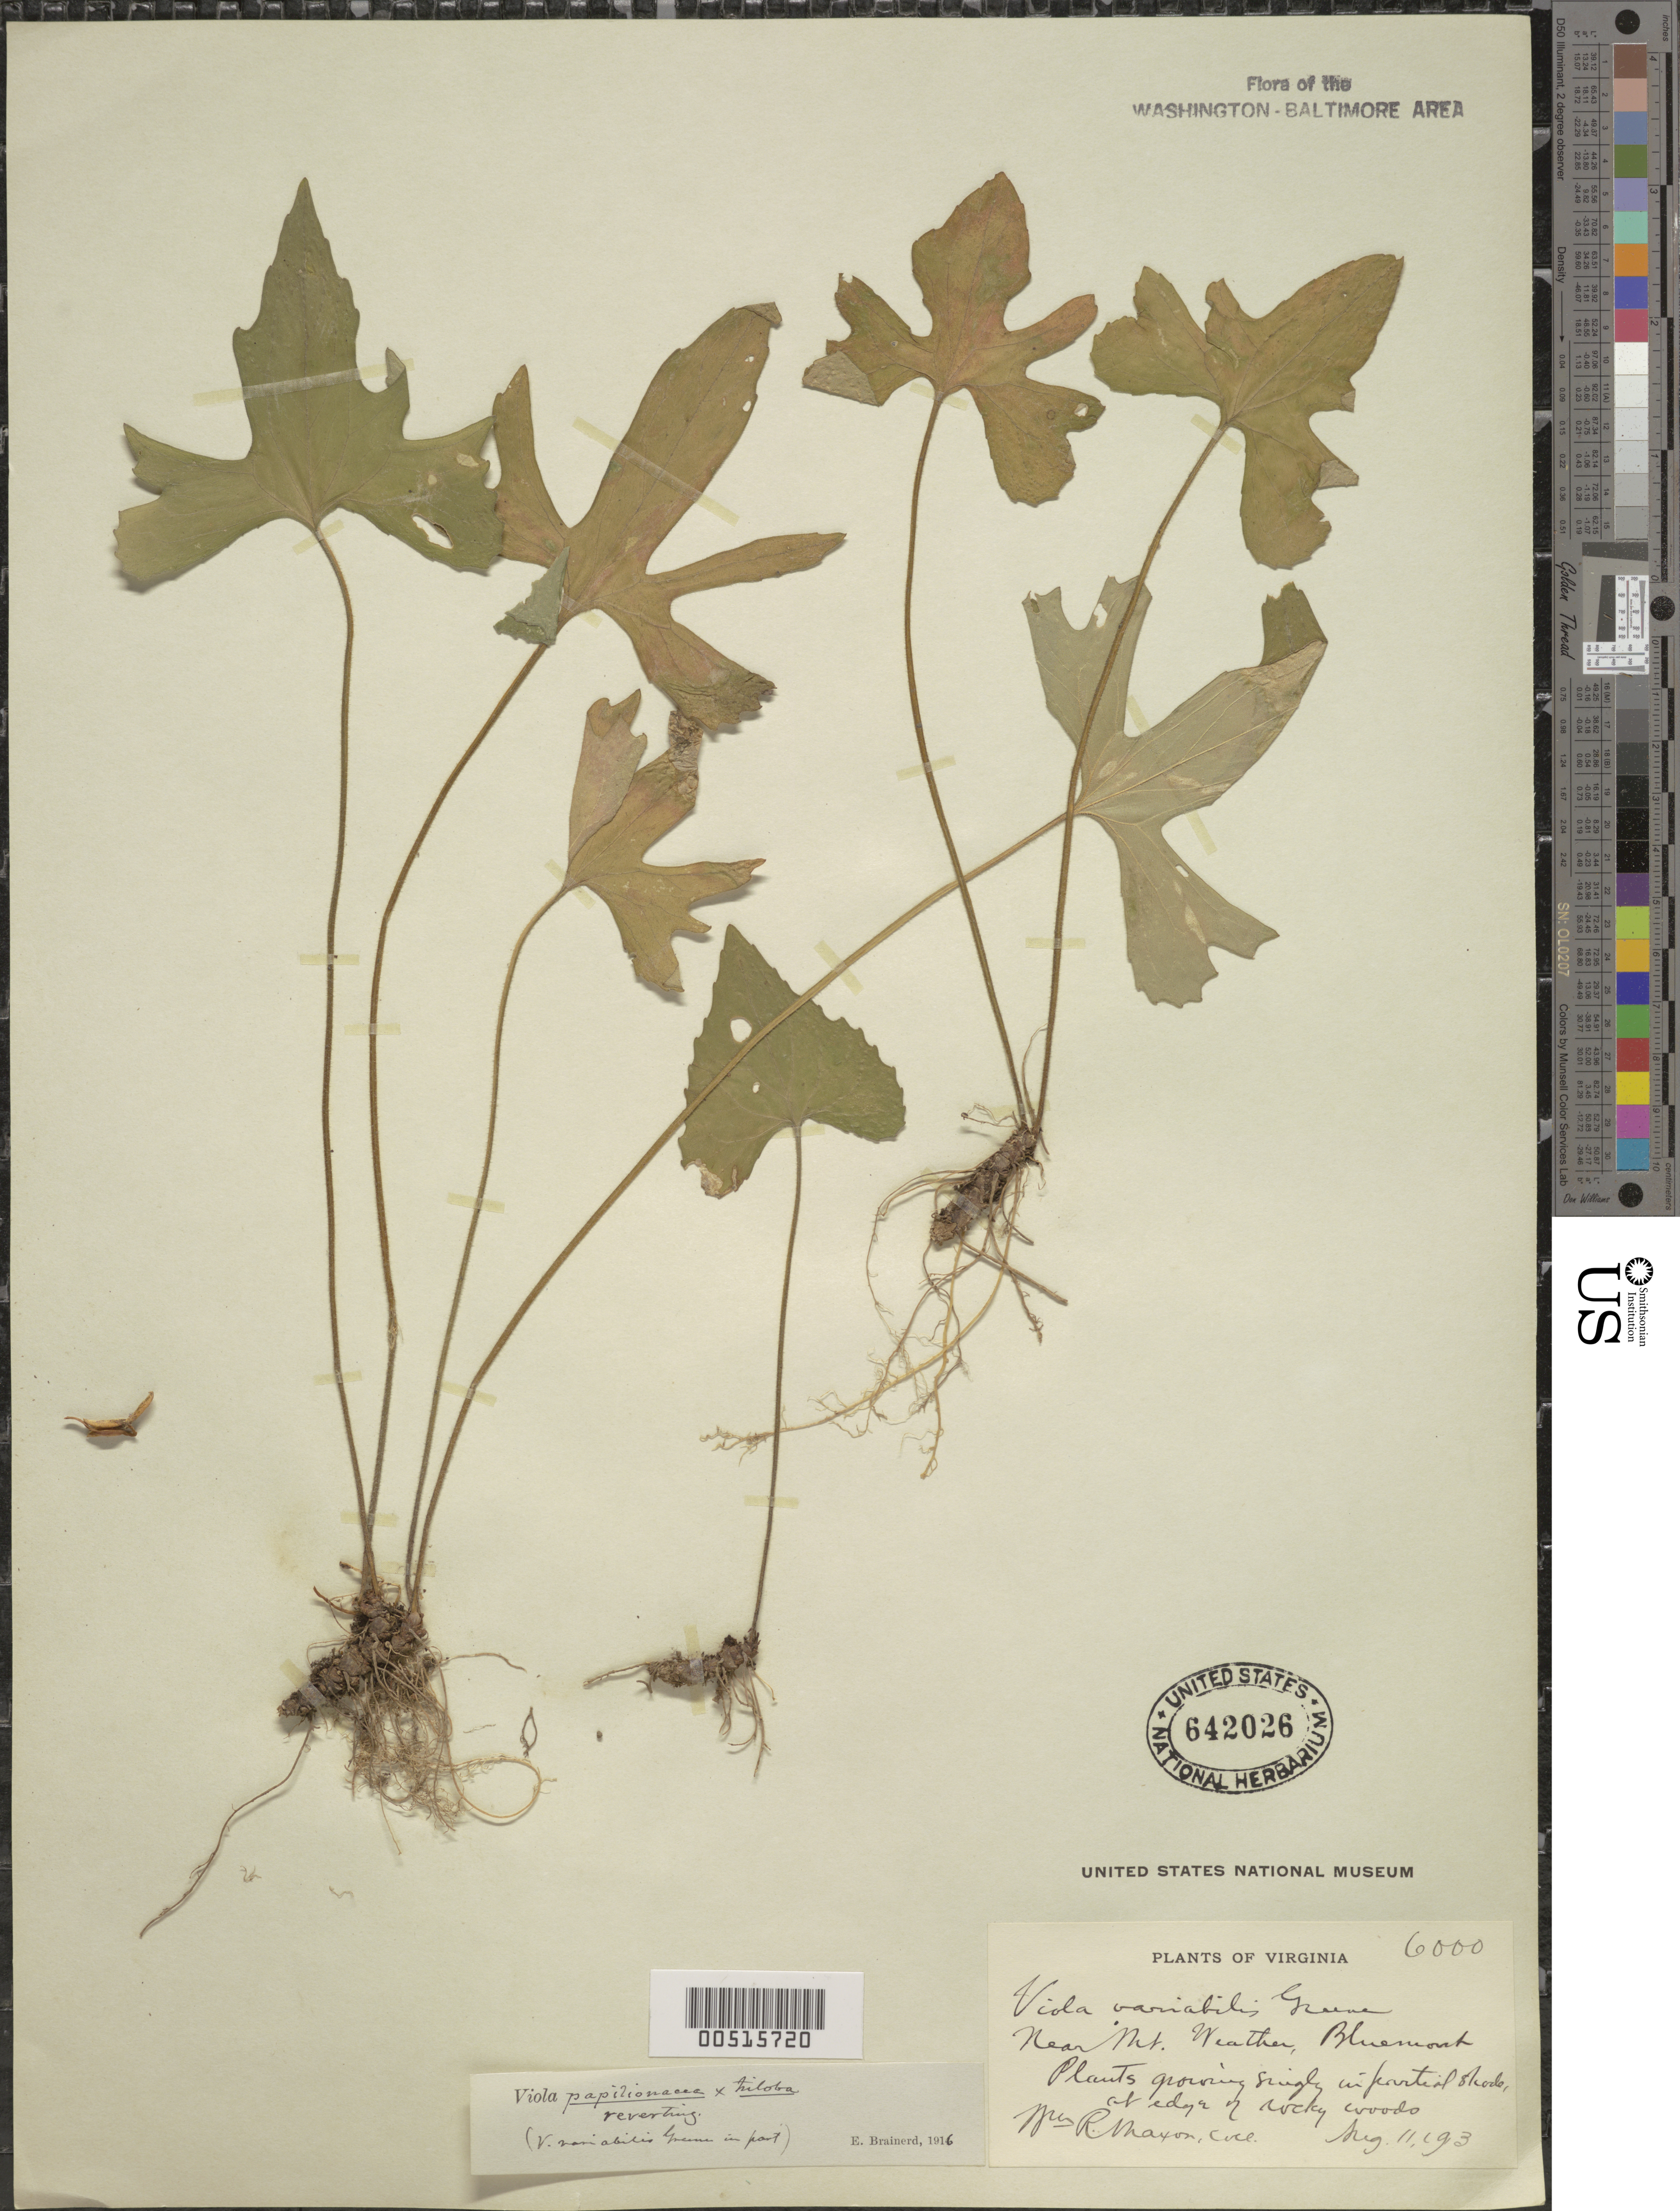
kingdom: Plantae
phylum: Tracheophyta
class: Magnoliopsida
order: Malpighiales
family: Violaceae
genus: Viola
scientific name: Viola sororia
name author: Willd.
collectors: W. R. Maxon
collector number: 6000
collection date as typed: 11 Aug 1913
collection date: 1913-08-11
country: United States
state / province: Virginia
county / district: Loudoun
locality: Bluemont, near Mount Weather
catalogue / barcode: US 642026